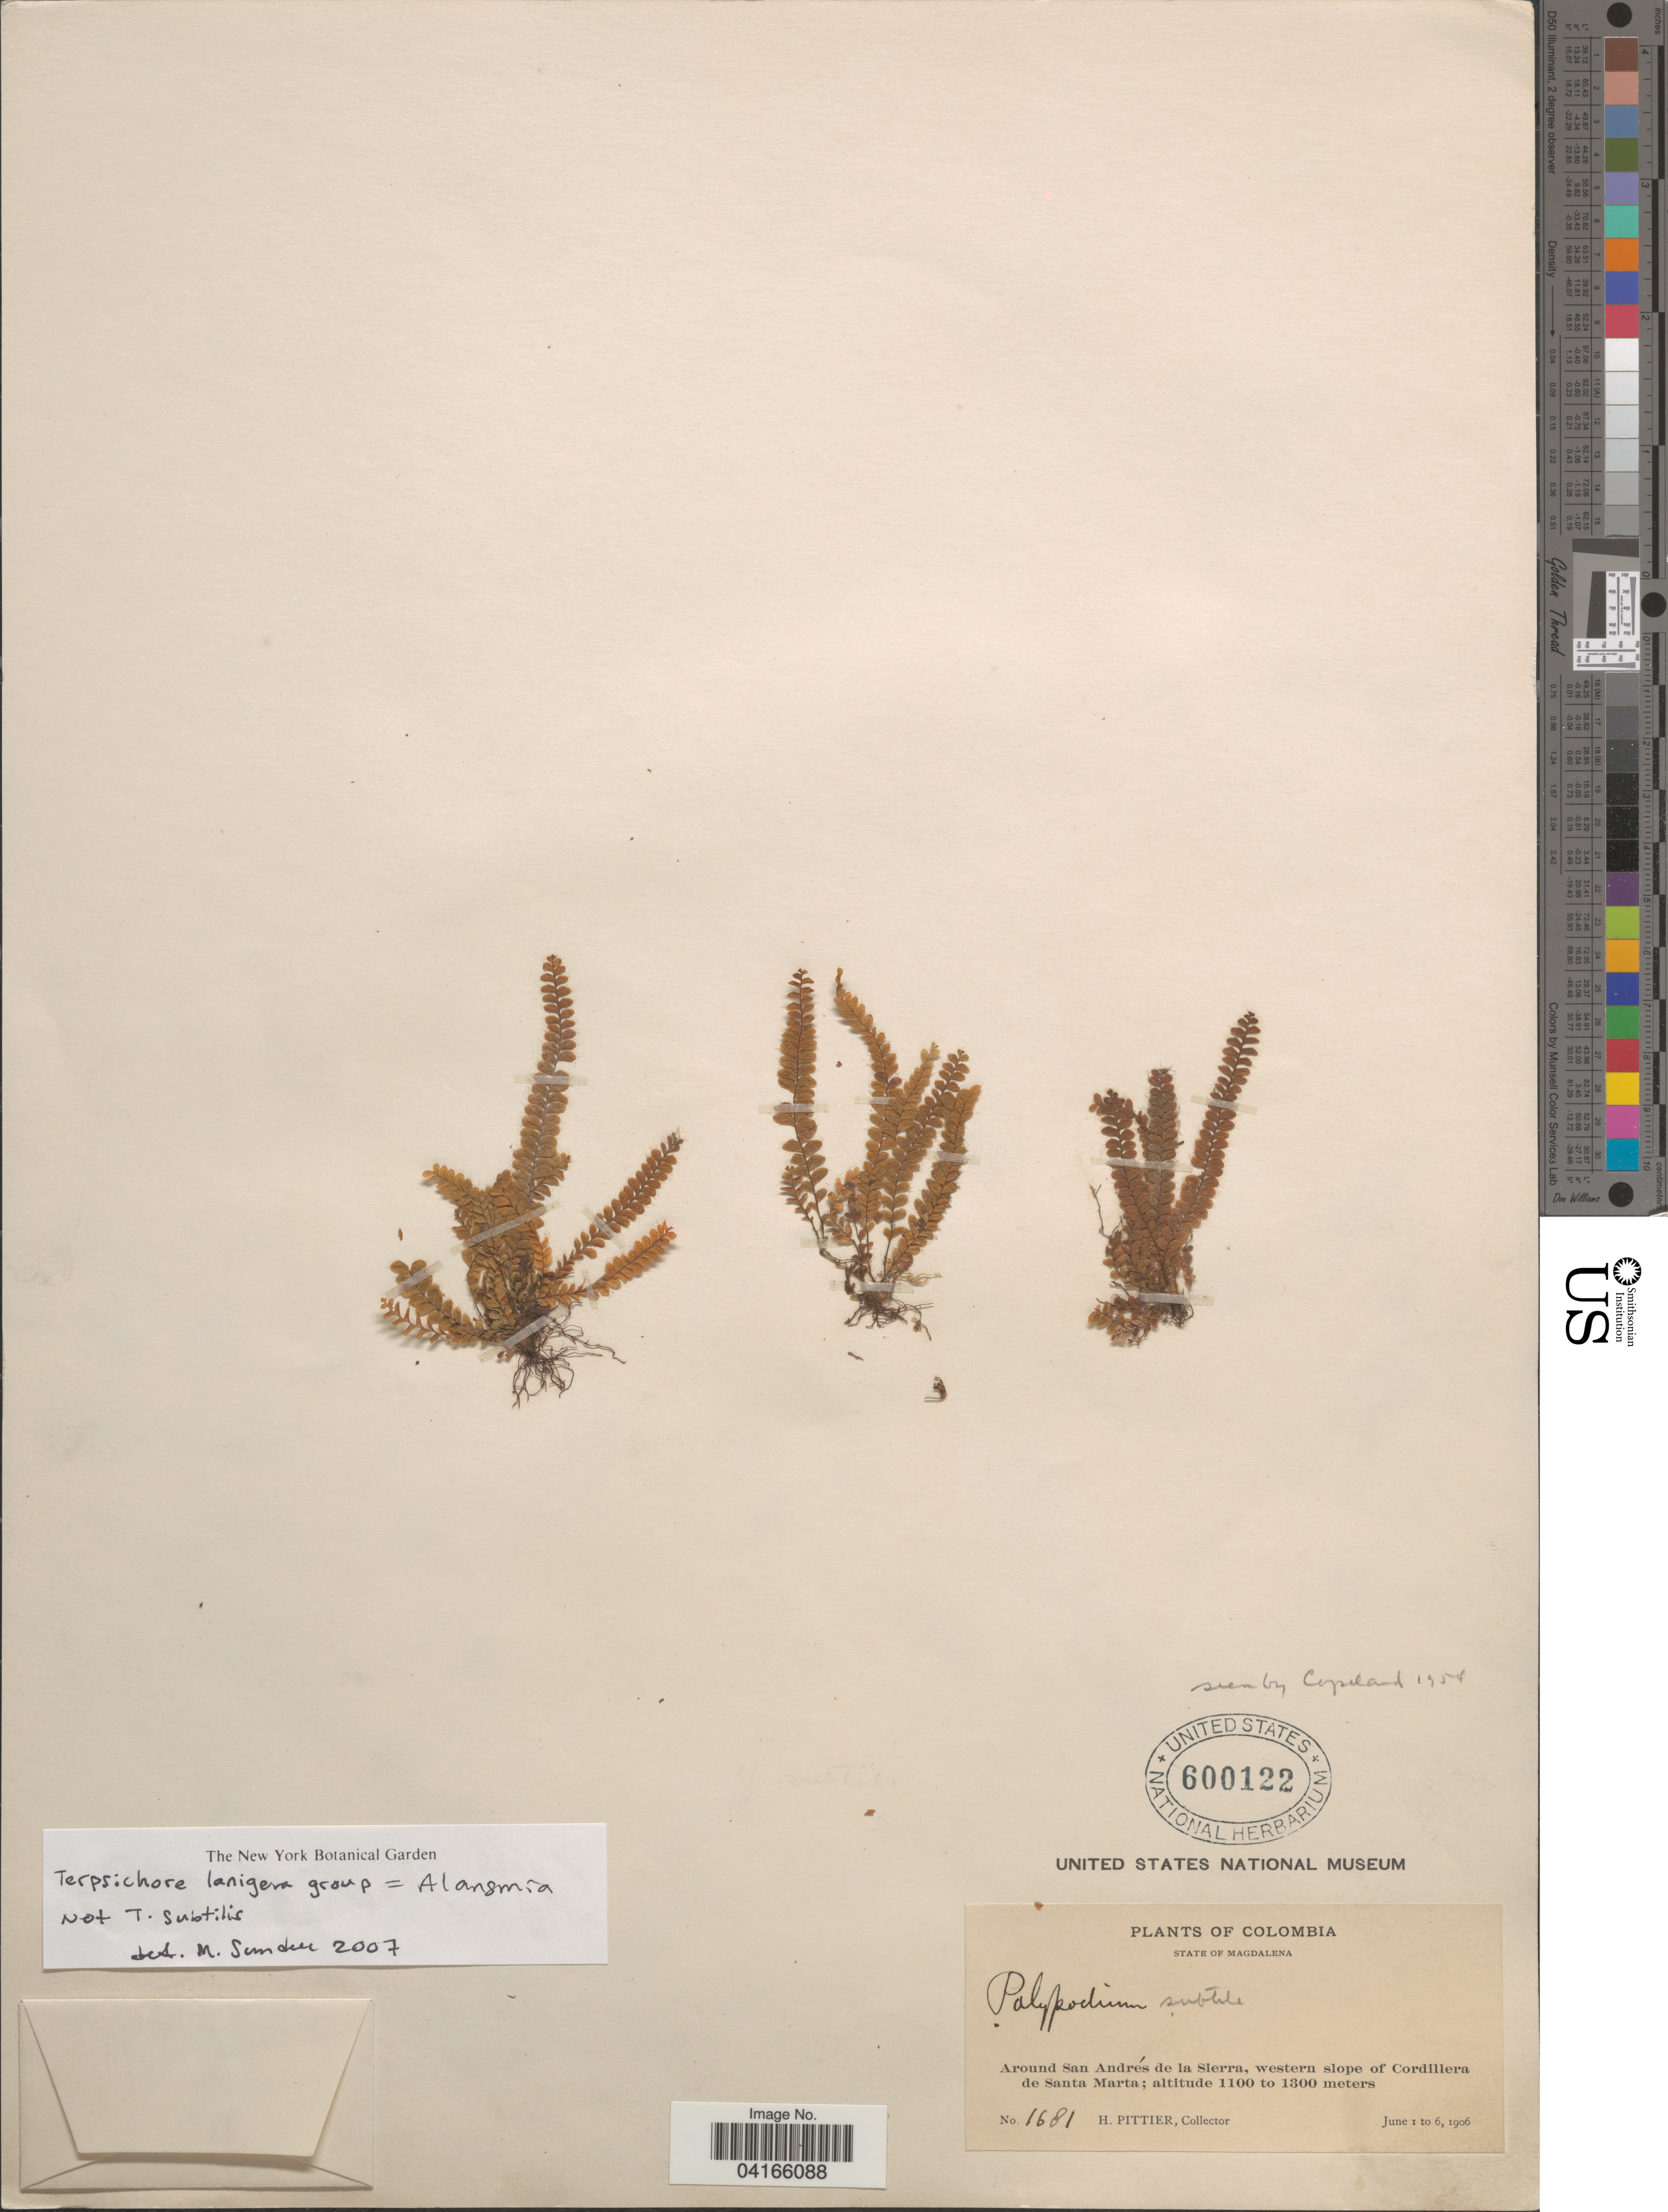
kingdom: Plantae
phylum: Tracheophyta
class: Polypodiopsida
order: Polypodiales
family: Polypodiaceae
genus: Terpsichore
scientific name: Terpsichore lanigera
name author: (Desv.) A.R. Sm.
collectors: H. F. Pittier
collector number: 1681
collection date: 1906-06-01/1906-06-06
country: Colombia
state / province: Magdalena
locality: Around San Andrés de la Sierra, western slope of Cordillera de Santa Marta.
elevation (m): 1100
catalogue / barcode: US 600122